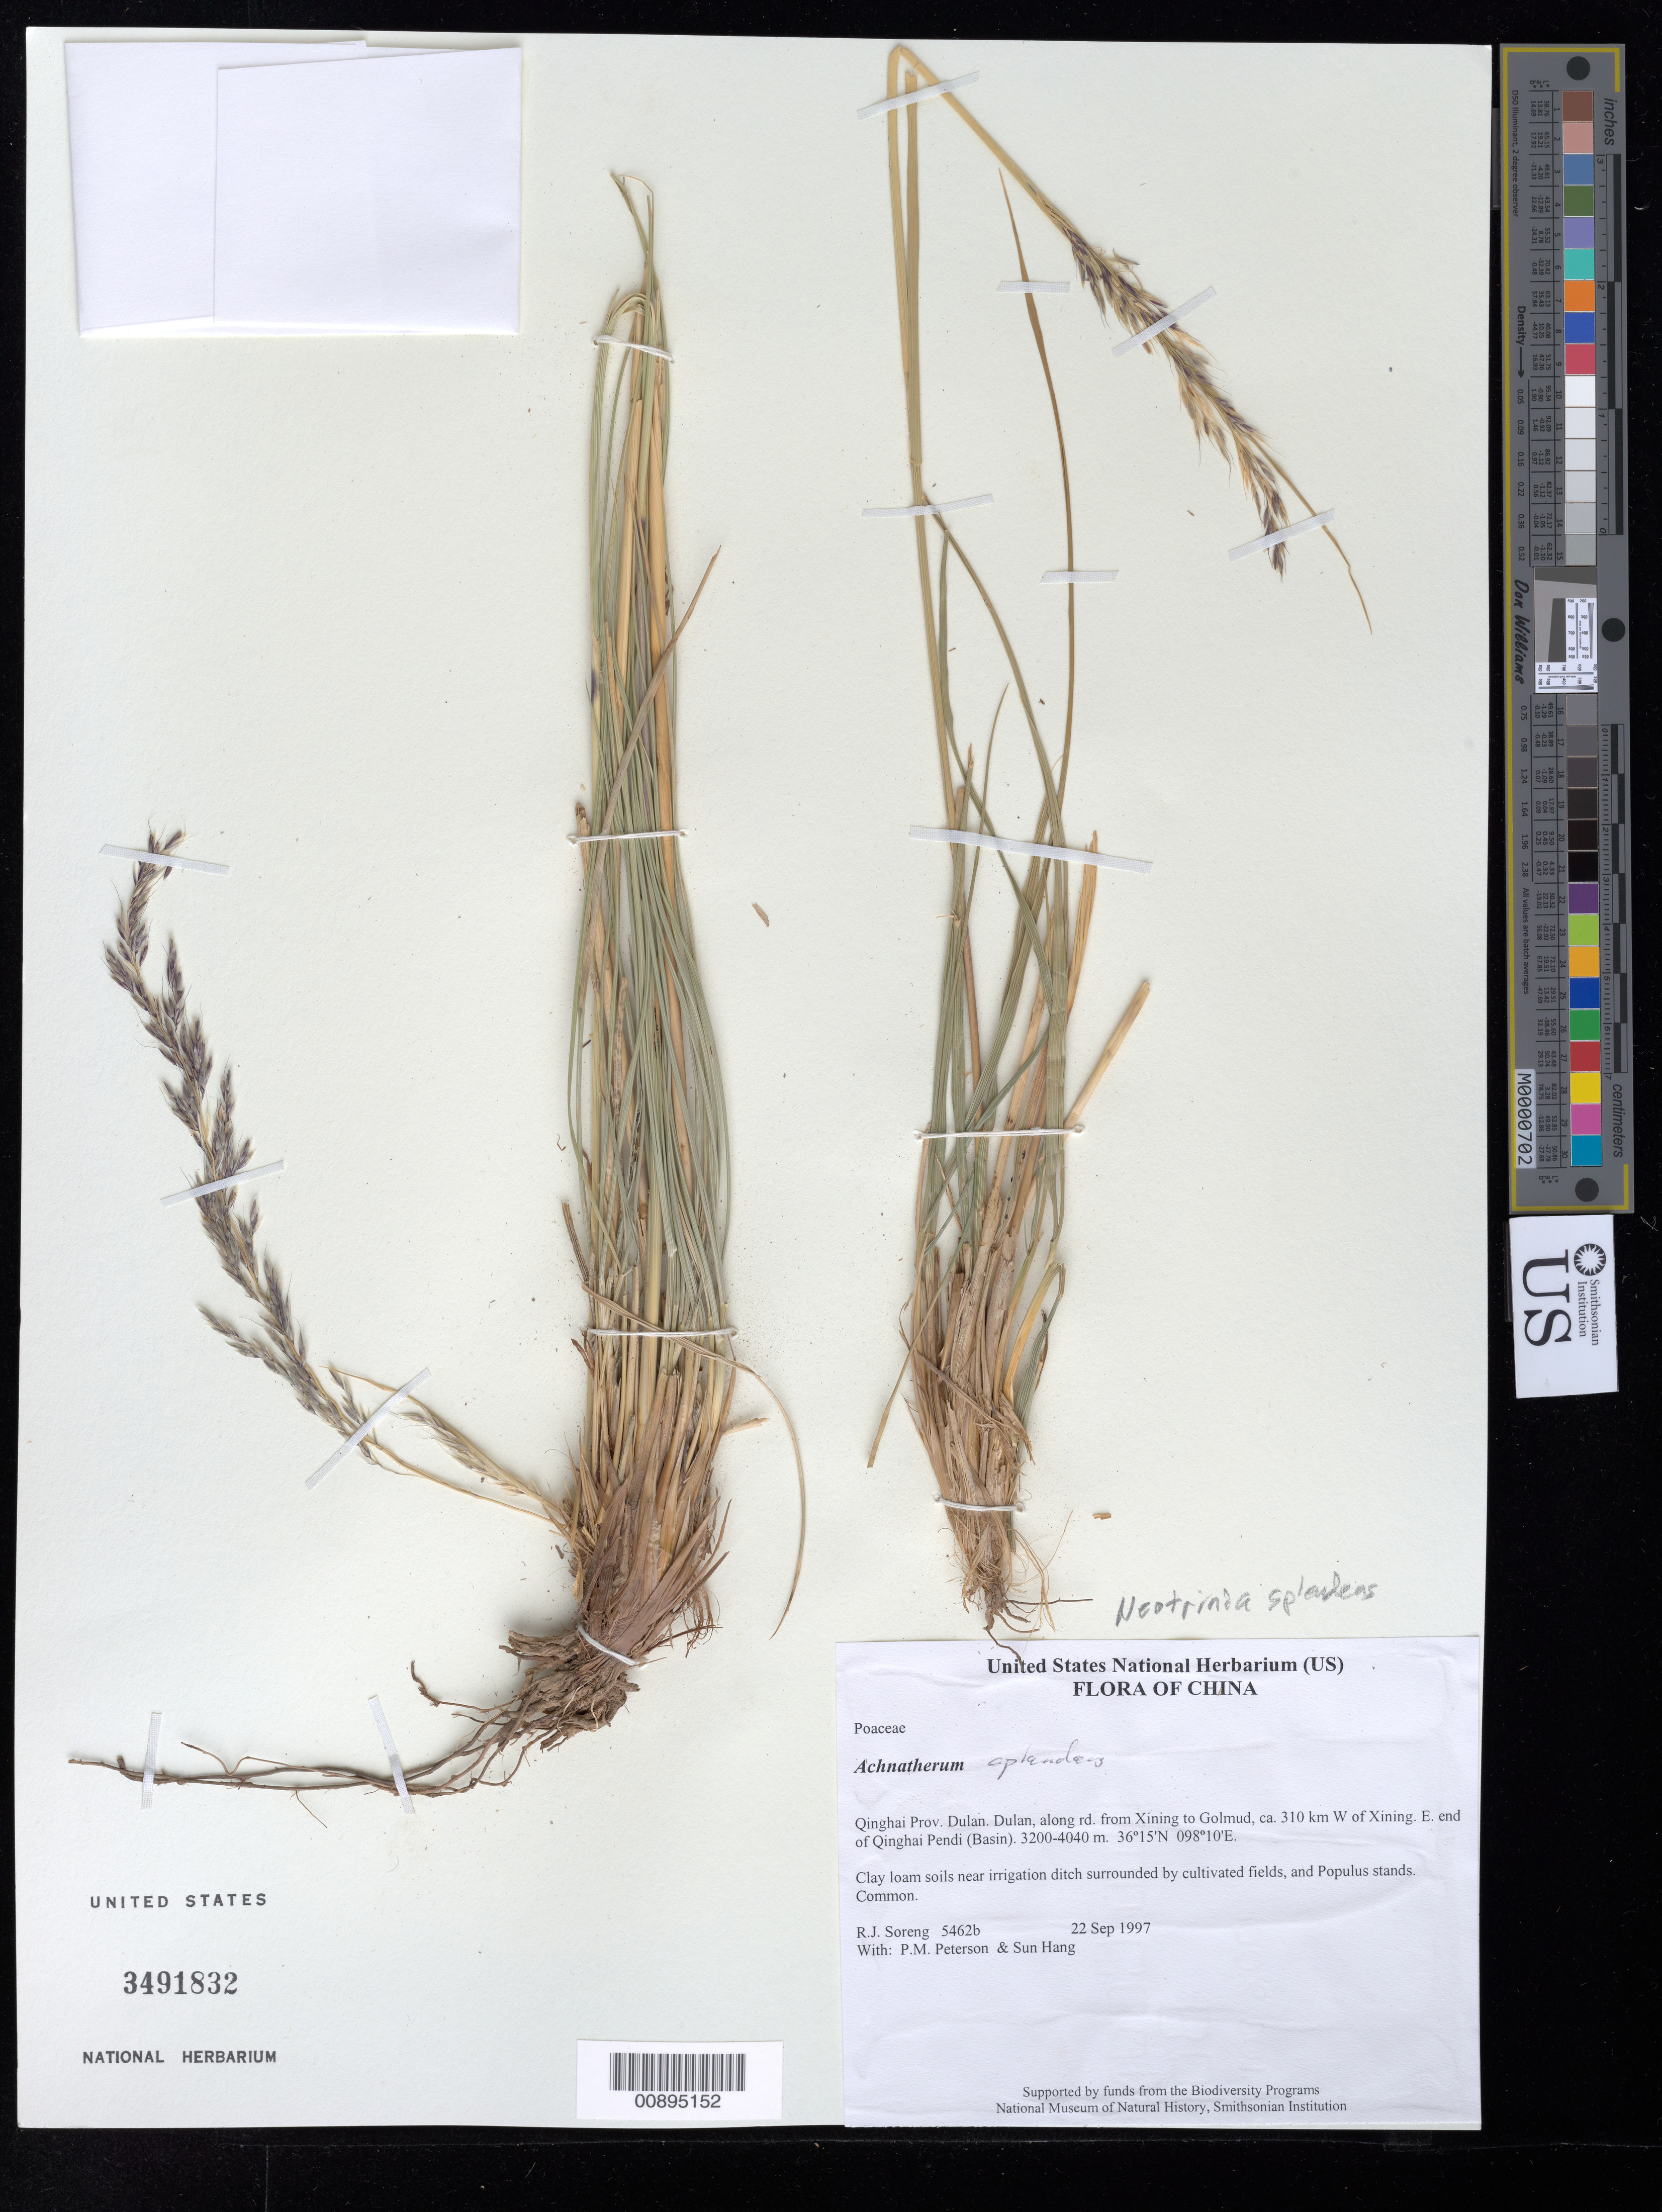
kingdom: Plantae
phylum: Tracheophyta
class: Liliopsida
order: Poales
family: Poaceae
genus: Neotrinia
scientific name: Neotrinia splendens (Trin.) M. Nobis, P.D. Gudkova & A. Nowak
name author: (Trin.)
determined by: Soreng, Robert J., Research Associate (BOT), Smithsonian Institution - National Museum of Natural History (UNITED STATES)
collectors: R. J. Soreng, P. M. Peterson & Sun Hang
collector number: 5462-b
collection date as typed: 22 Sep 1997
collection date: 1997-09-22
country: China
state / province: Qinghai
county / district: Dulan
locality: Dulan, along rd. from Xining to Golmud, ca. 310 km W of Xining. E. end of Qinghai Pendi (Basin).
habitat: Clay loam soils near irrigation ditch surrounded by cultivated fields, and Populus stands. Common.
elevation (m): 3200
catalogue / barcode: US 3491832